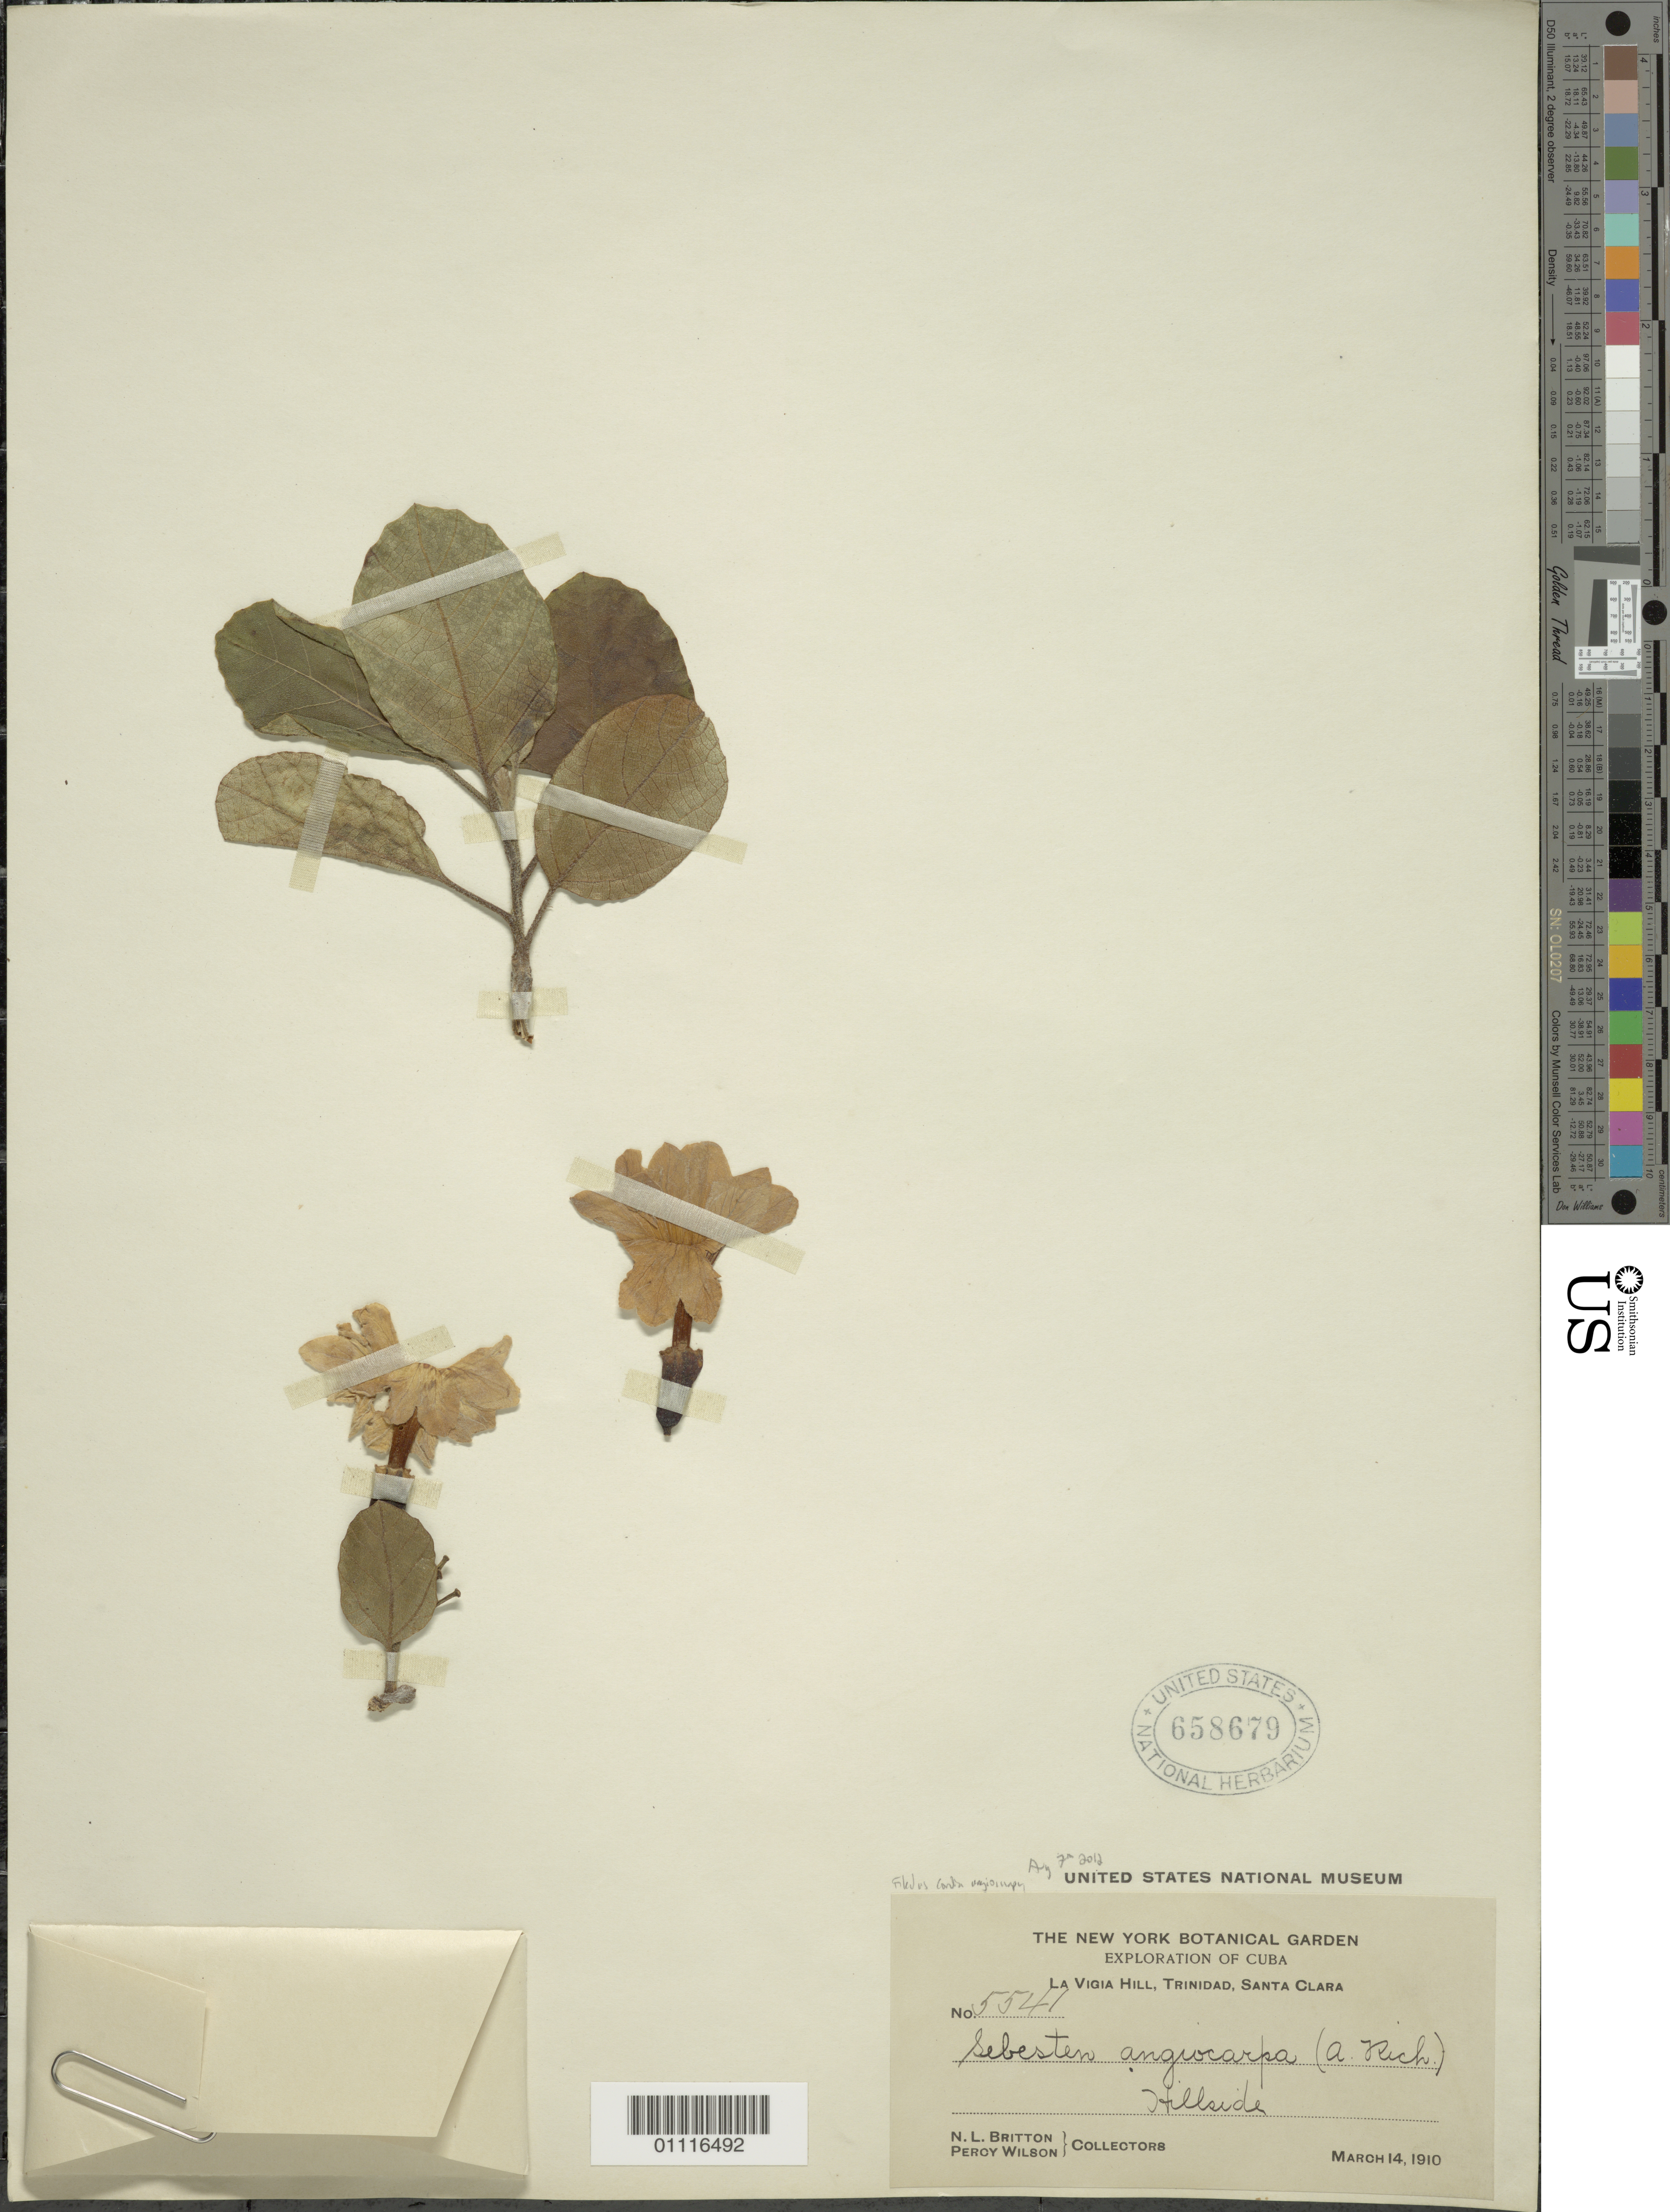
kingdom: Plantae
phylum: Tracheophyta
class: Magnoliopsida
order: Boraginales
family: Cordiaceae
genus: Cordia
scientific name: Cordia angiocarpa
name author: A. Rich.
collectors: N. Britton & P. Wilson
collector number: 5541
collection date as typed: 14 Mar 1910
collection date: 1910-03-14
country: Cuba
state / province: Sancti Spiritus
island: Cuba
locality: La Vigia Hill, Trinidad Hillside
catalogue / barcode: US 658679